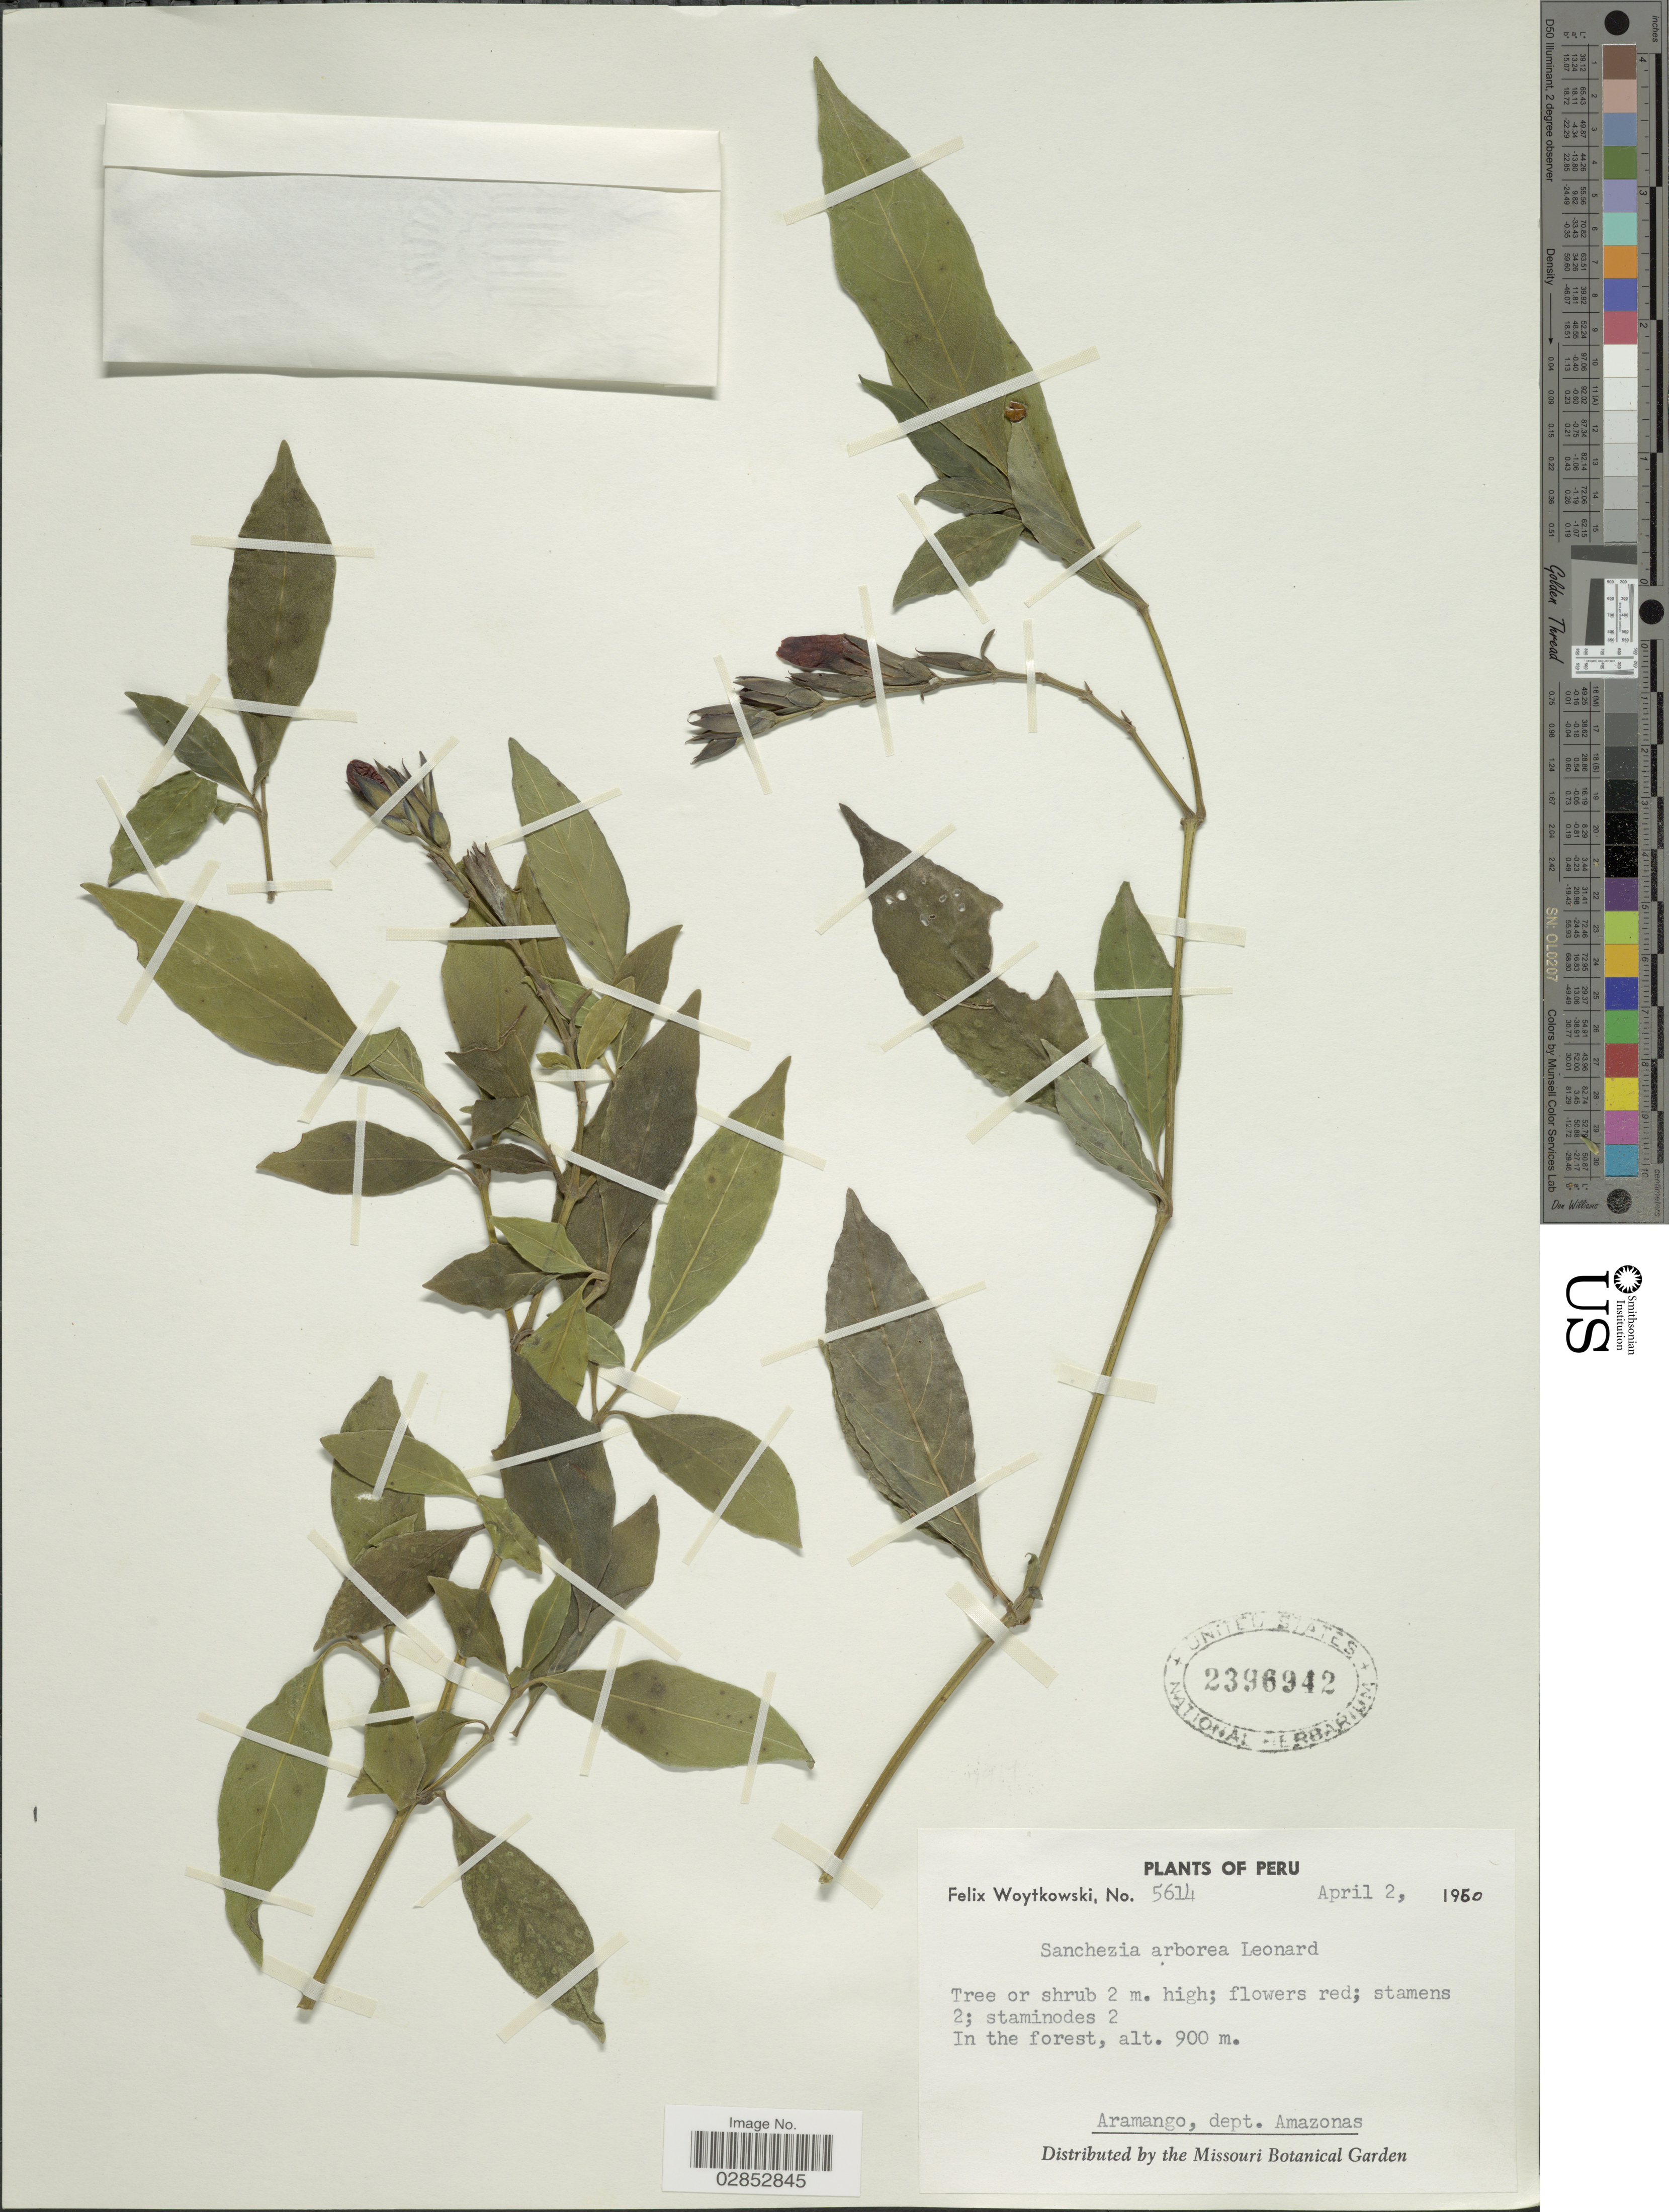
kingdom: Plantae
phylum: Tracheophyta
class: Magnoliopsida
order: Lamiales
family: Acanthaceae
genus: Sanchezia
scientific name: Sanchezia longiflora (Hook. f.) Hook. f. X scandens (Lindau) Leonard & L.B. Sm.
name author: (Hook. f.) Hook. f. ex Planch.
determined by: Azevedo, Igor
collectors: F. Woytkowski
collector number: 5614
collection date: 1960-04-02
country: Peru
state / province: Amazonas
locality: Aramango, dept. Amazonas.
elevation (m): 900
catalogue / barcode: US 2396942